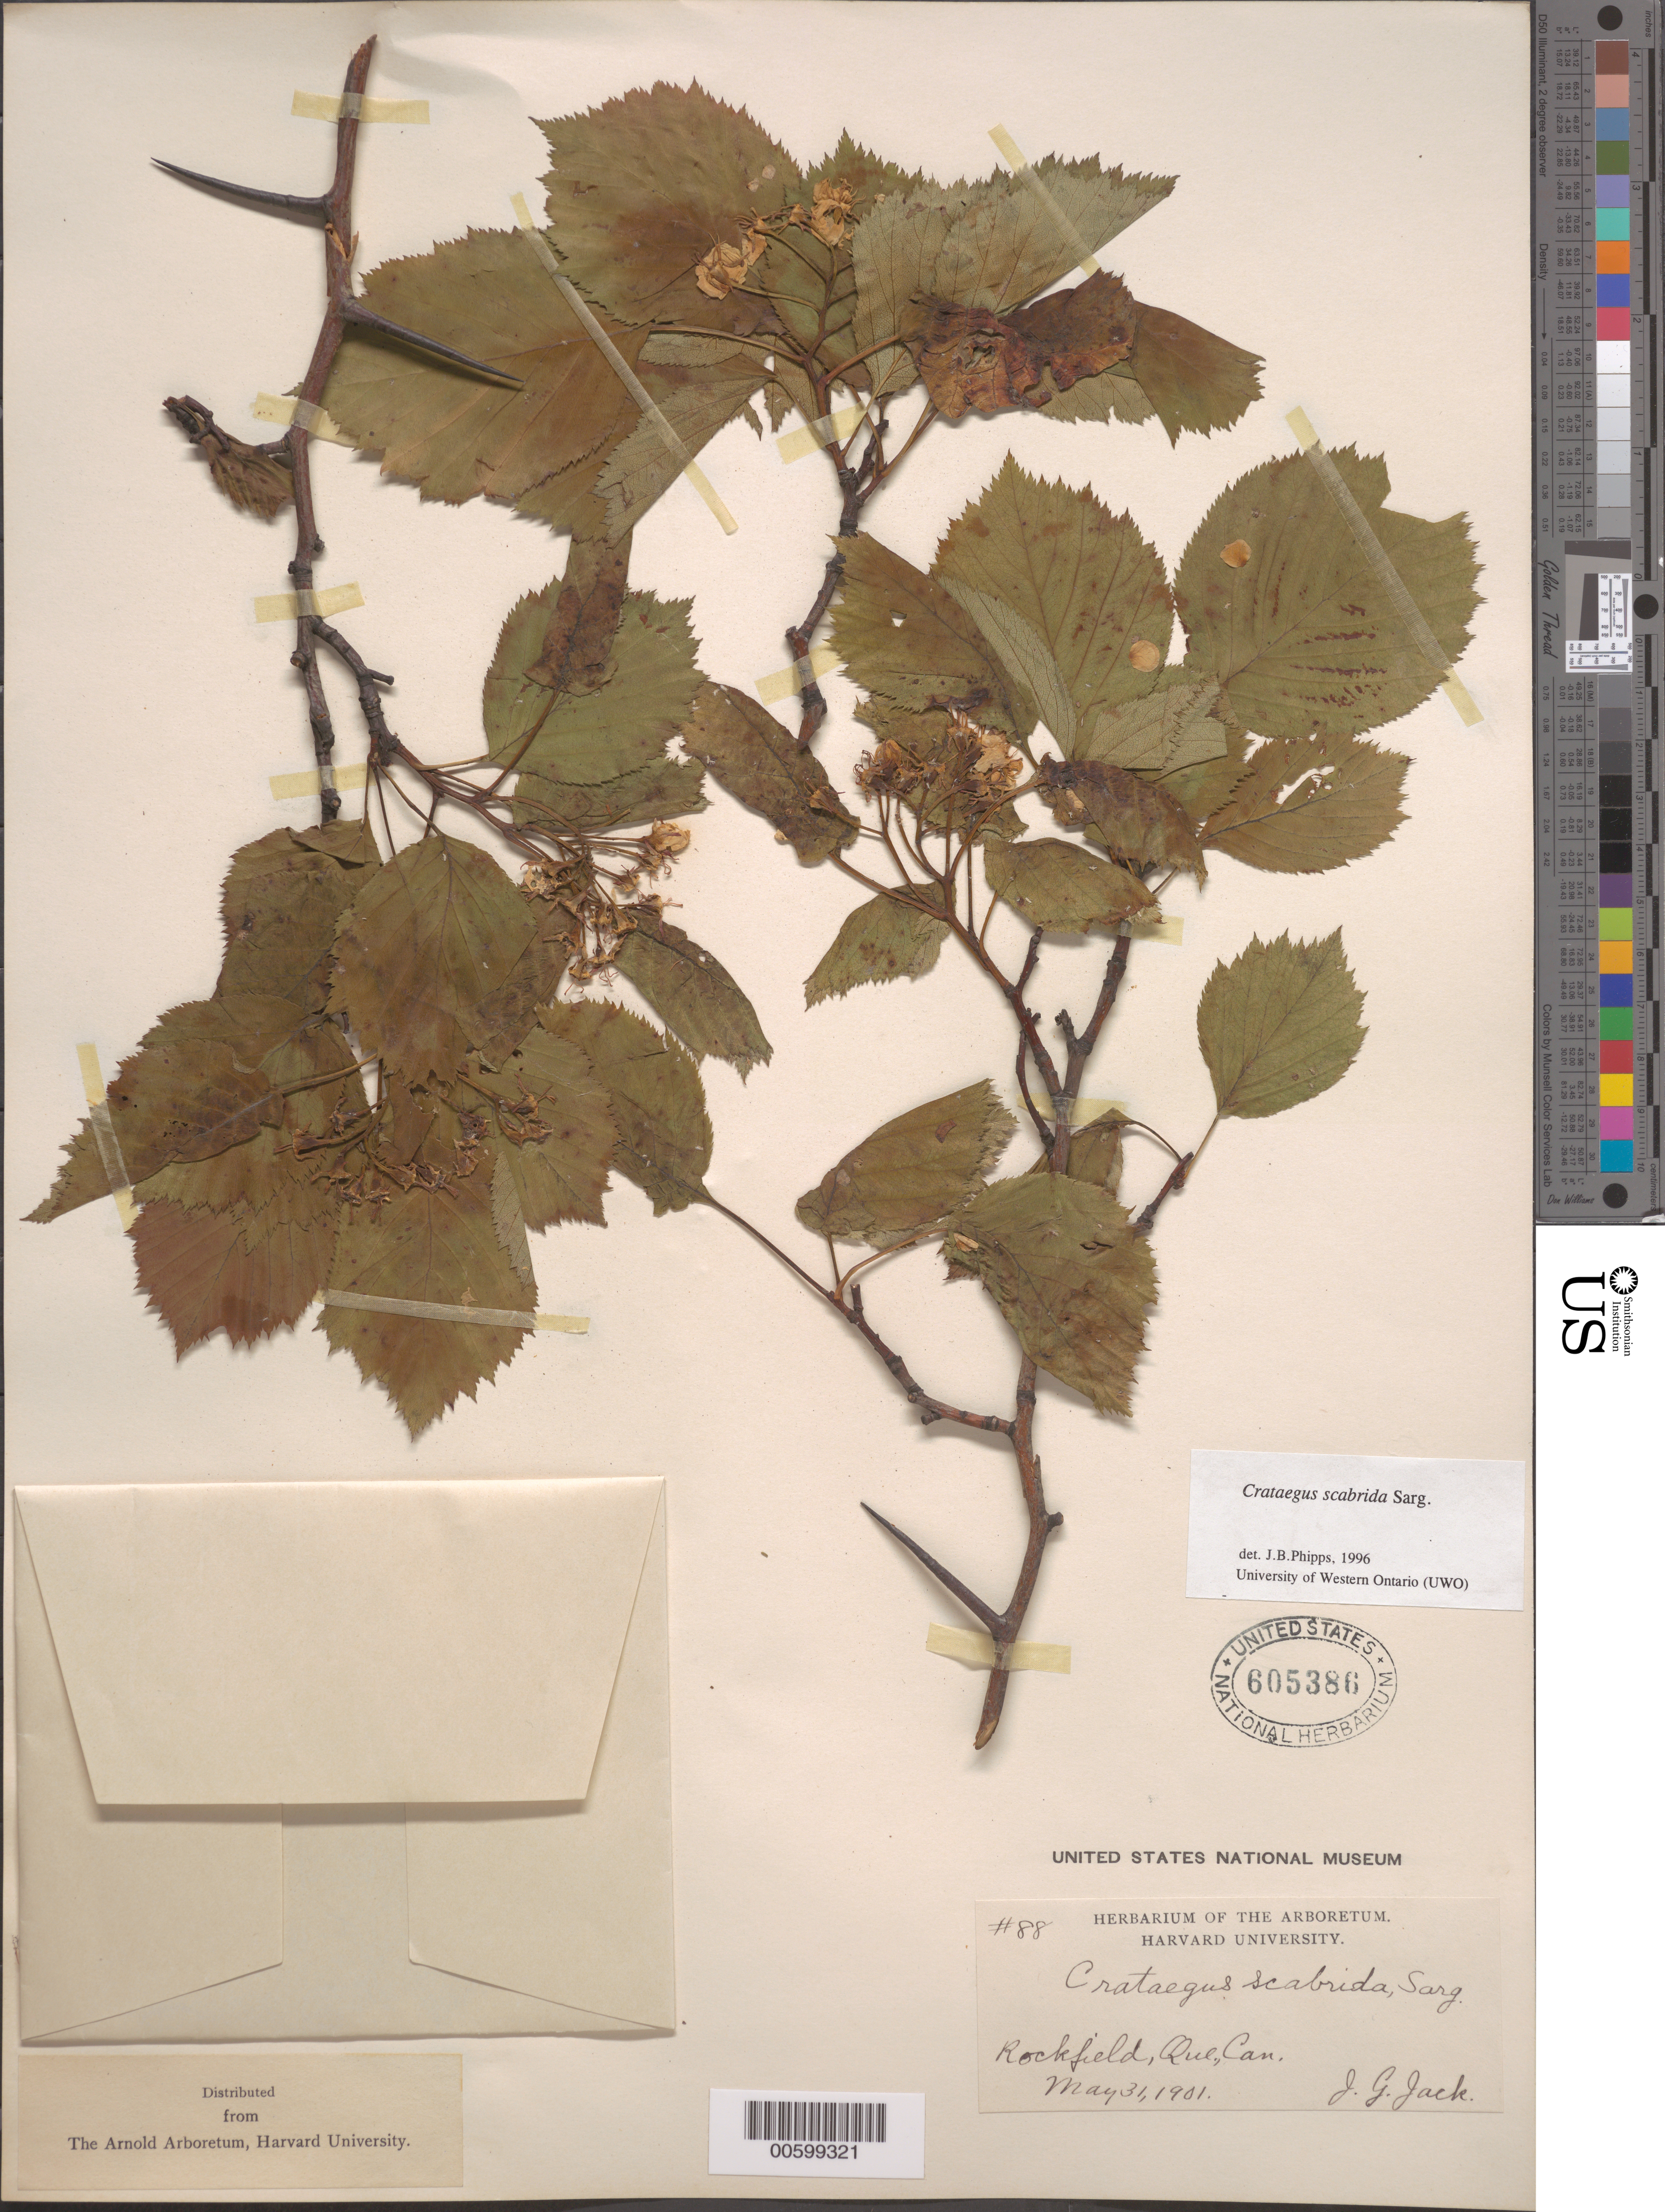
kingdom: Plantae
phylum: Tracheophyta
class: Magnoliopsida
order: Rosales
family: Rosaceae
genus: Crataegus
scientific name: Crataegus scabrida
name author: Sarg.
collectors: J. G. Jack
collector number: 88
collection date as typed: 31 May 1901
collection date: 1901-05-31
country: Canada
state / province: Quebec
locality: Rockfield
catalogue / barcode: US 605386